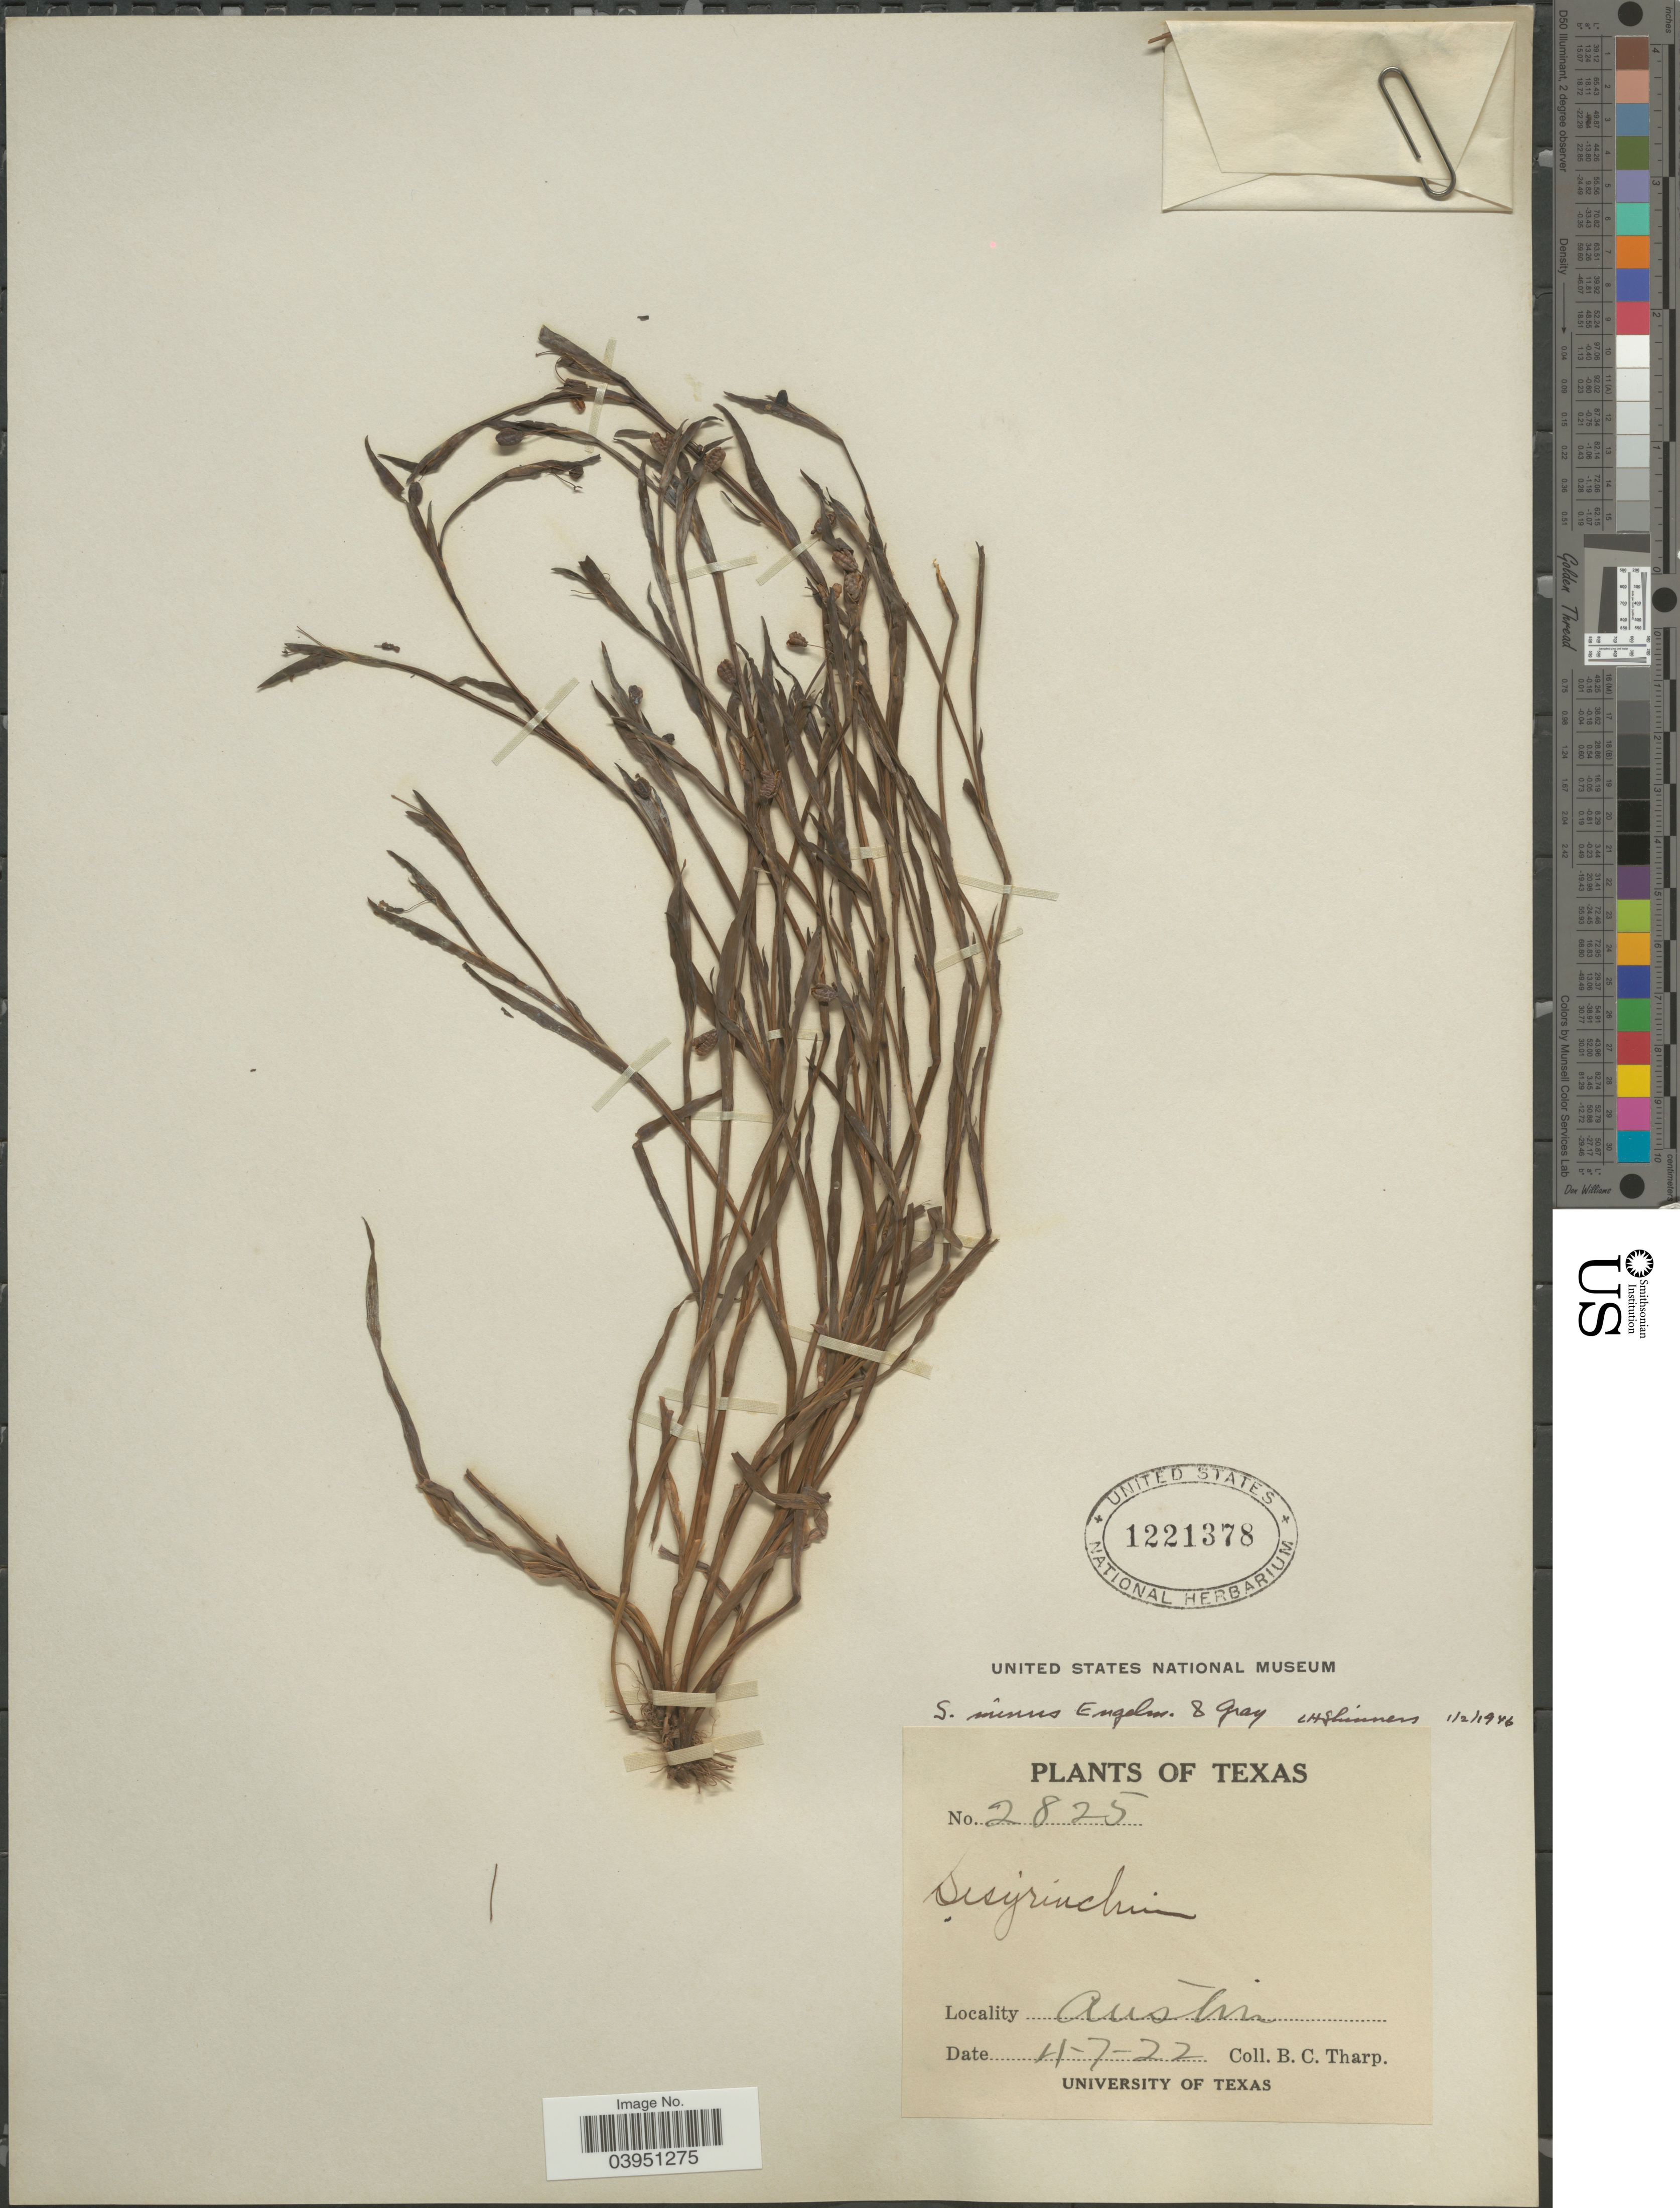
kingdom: Plantae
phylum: Tracheophyta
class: Liliopsida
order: Asparagales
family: Iridaceae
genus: Sisyrinchium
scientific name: Sisyrinchium minus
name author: Engelm. & A. Gray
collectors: B. C. Tharp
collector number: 2825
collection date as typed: Transcribed d/m/y: 7/4/22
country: United States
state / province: Texas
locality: Austin.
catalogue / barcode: US 1221378